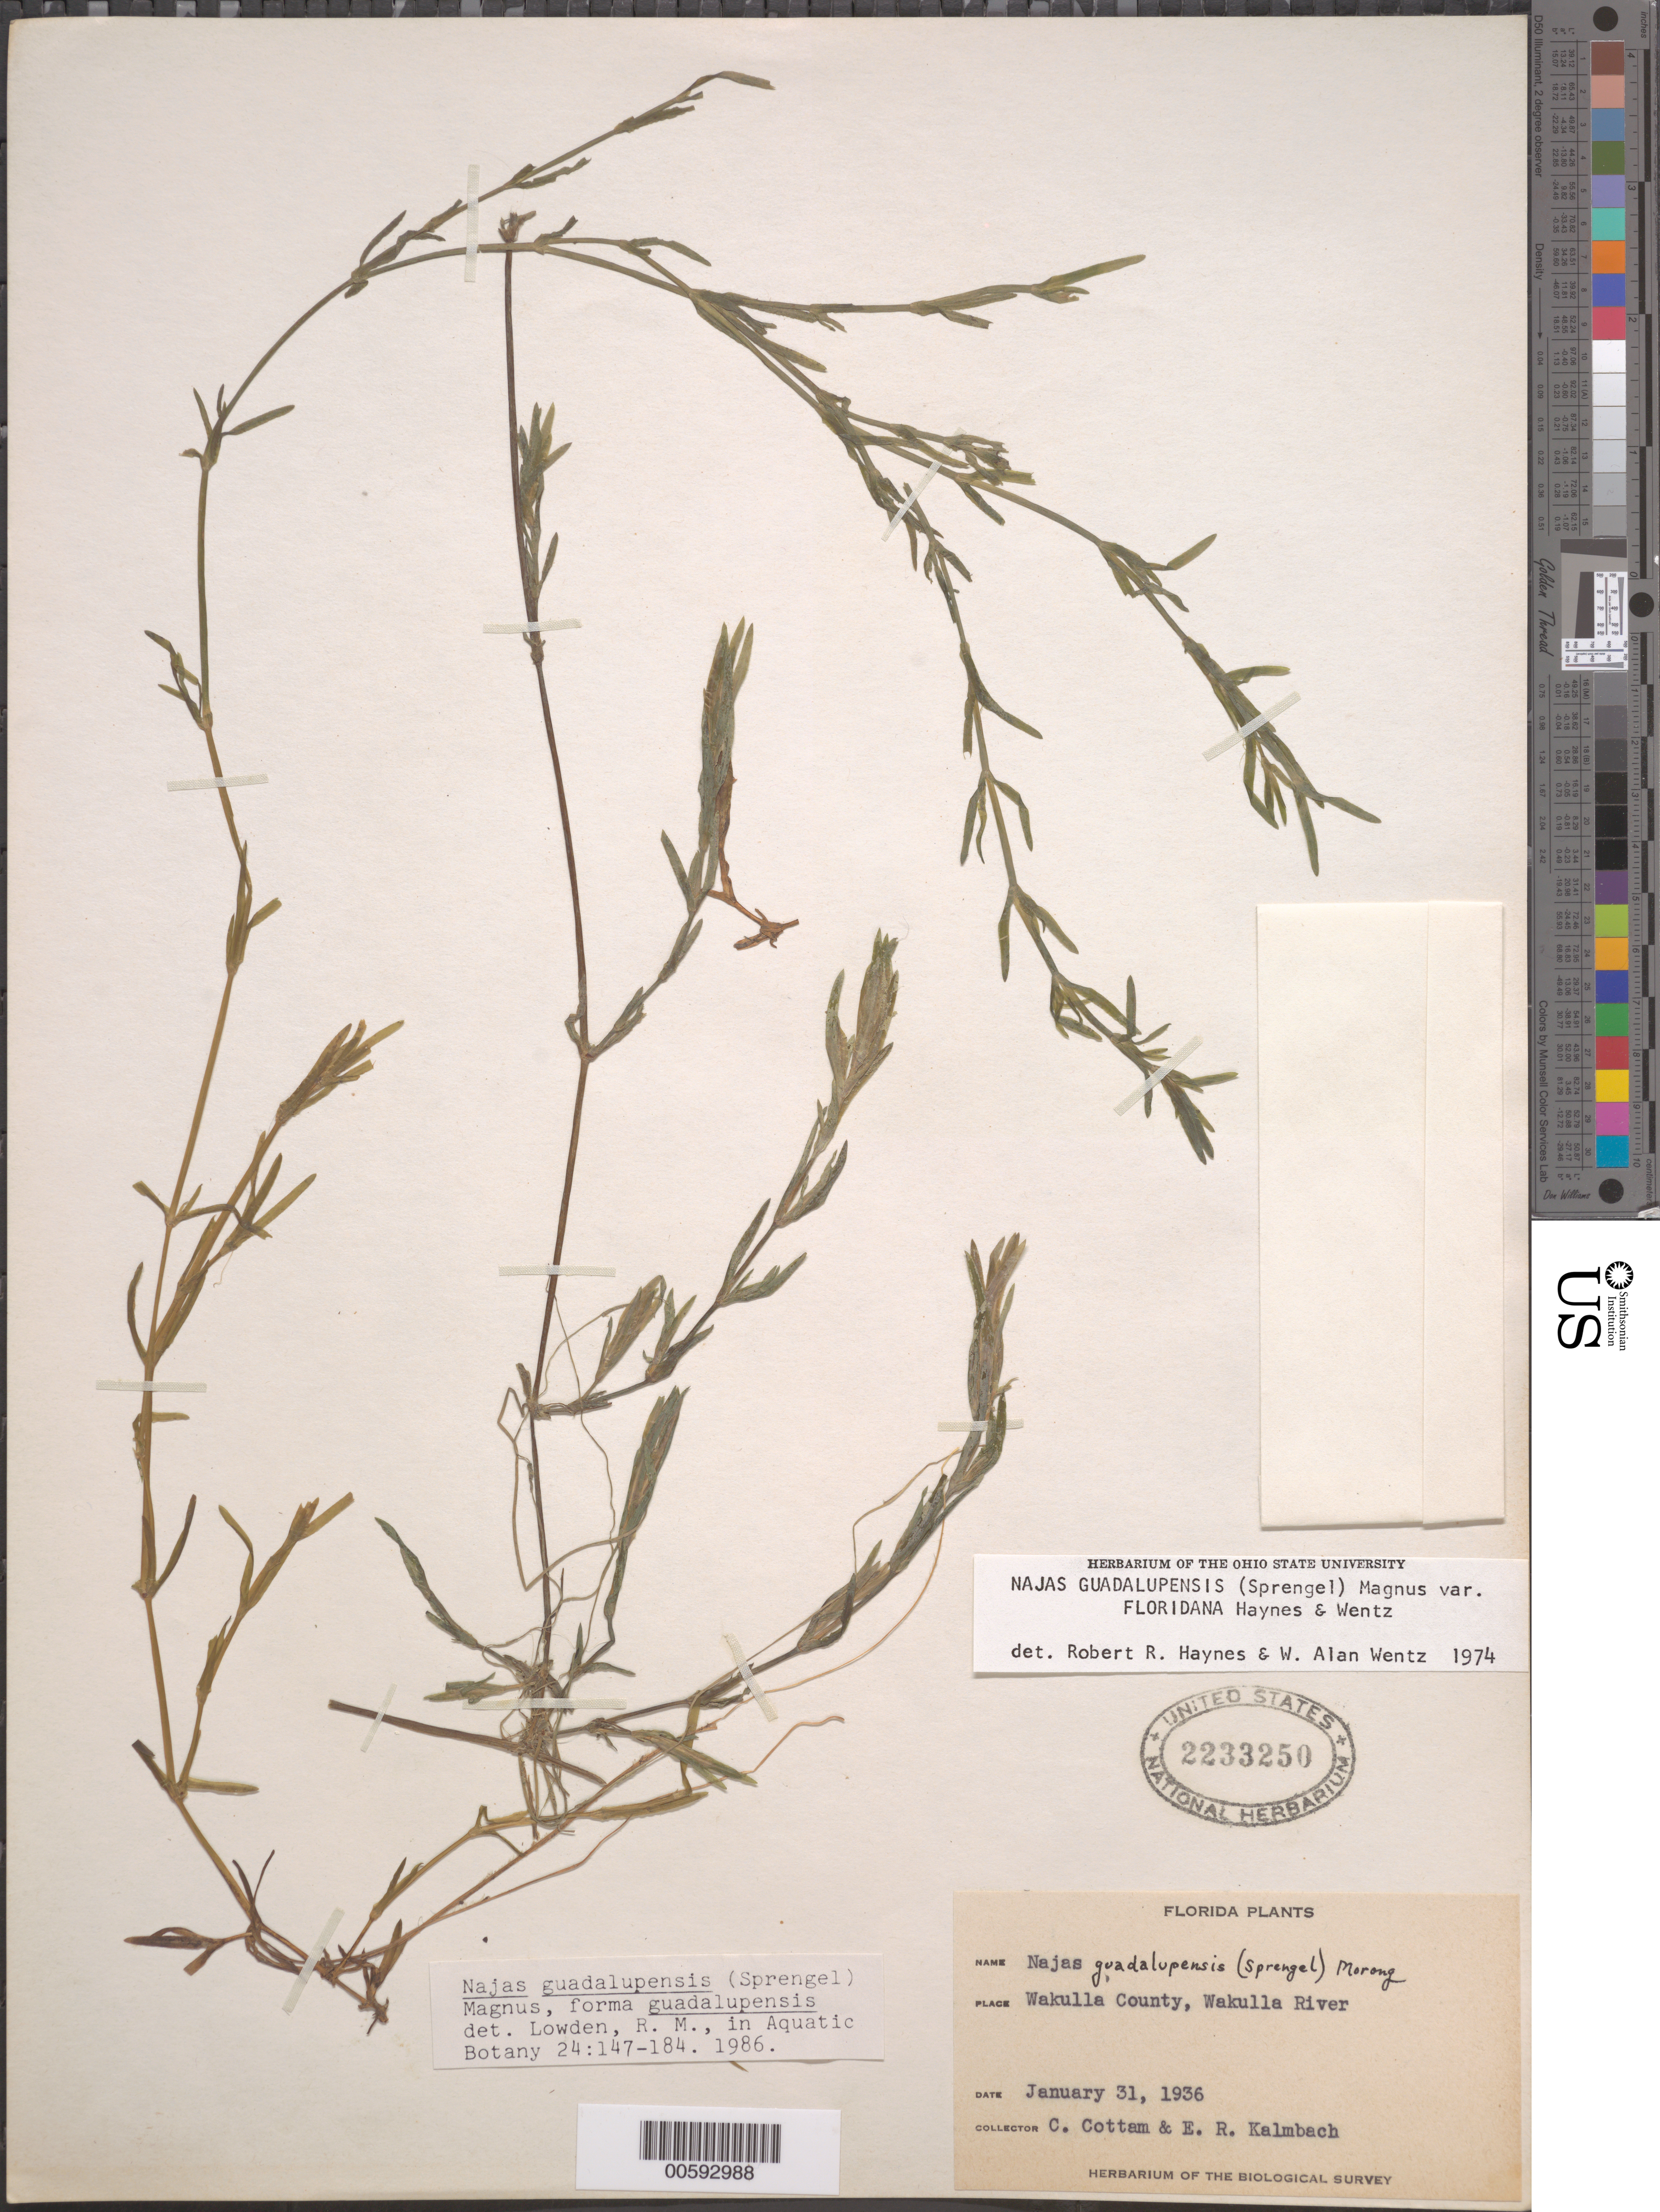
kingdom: Plantae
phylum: Tracheophyta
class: Liliopsida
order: Alismatales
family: Hydrocharitaceae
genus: Najas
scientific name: Najas guadalupensis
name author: (Spreng.) Magnus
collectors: C. Cottam & E. Kalmbach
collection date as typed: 31 Jan 1936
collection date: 1936-01-31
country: United States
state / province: Florida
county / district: Wakulla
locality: Wakulla River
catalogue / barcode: US 2233250